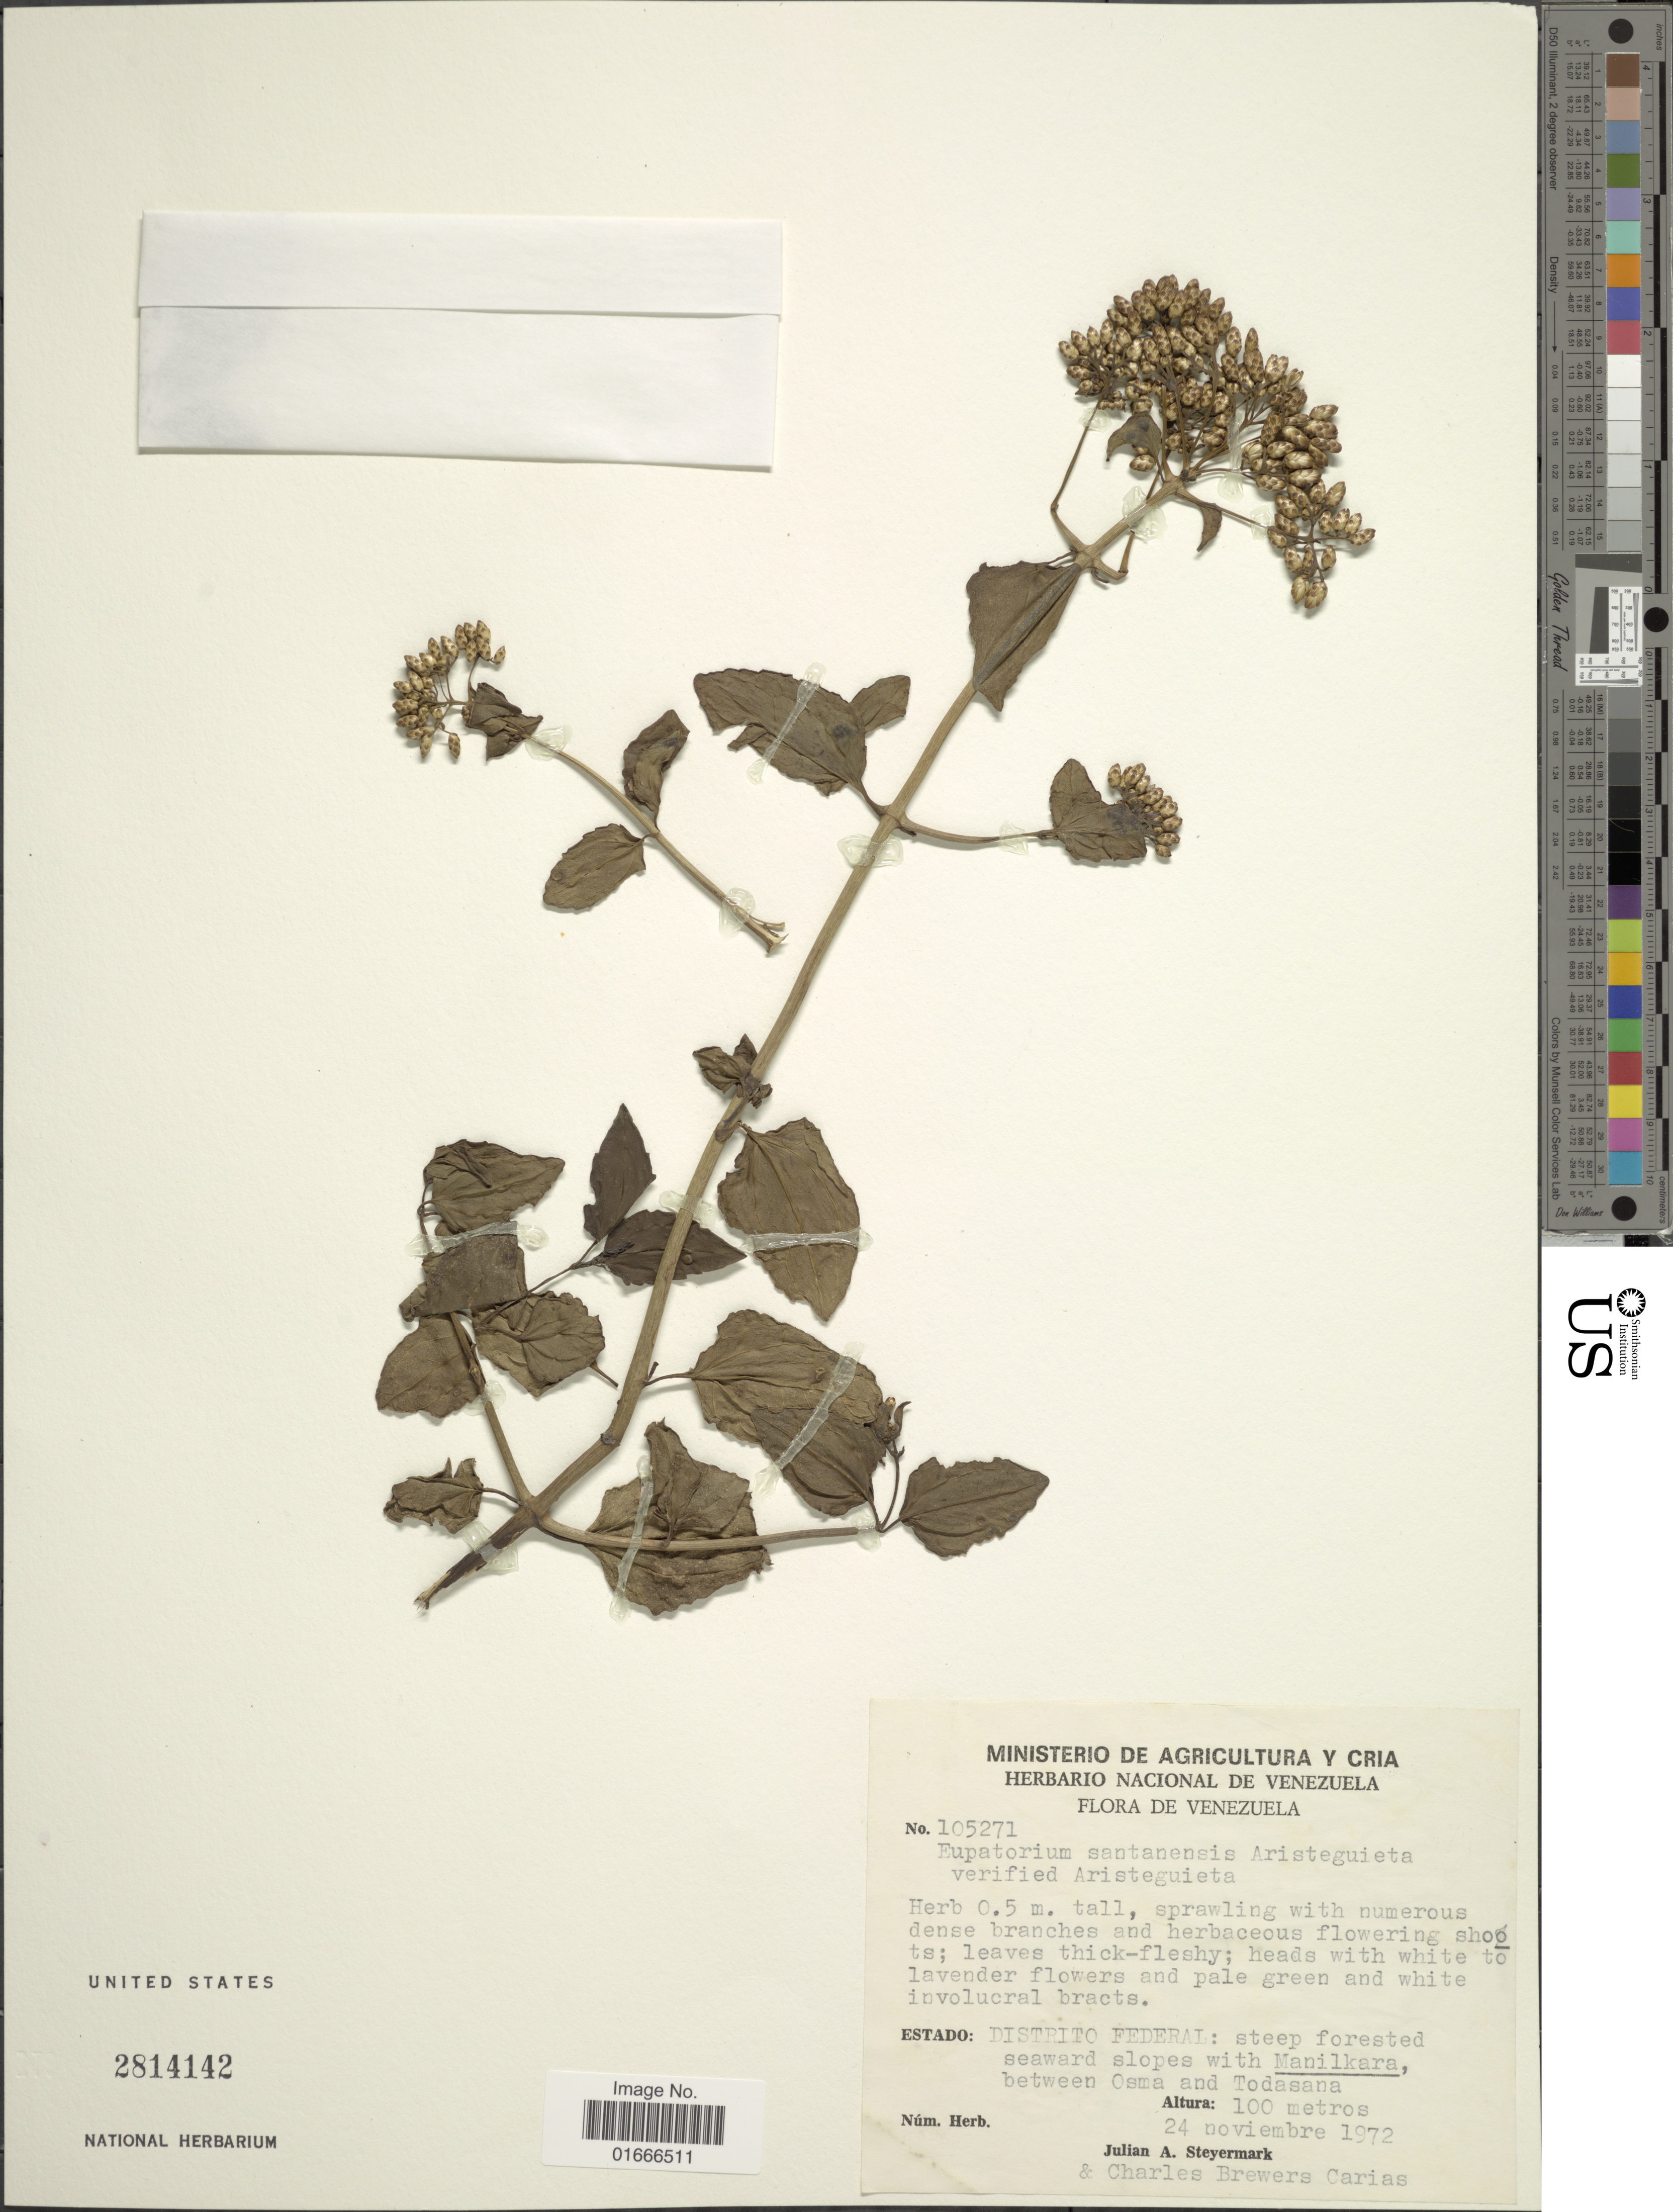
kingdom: Plantae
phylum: Tracheophyta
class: Magnoliopsida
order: Asterales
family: Asteraceae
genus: Chromolaena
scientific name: Chromolaena santanensis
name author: (Aristeg.) R.M. King & H. Rob.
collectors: J. Steyermark & C. Brewer-Carias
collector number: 105271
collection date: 1972-11-24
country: Venezuela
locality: Distrito Federal, between Osma and Todasana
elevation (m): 100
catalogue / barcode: US 2814142